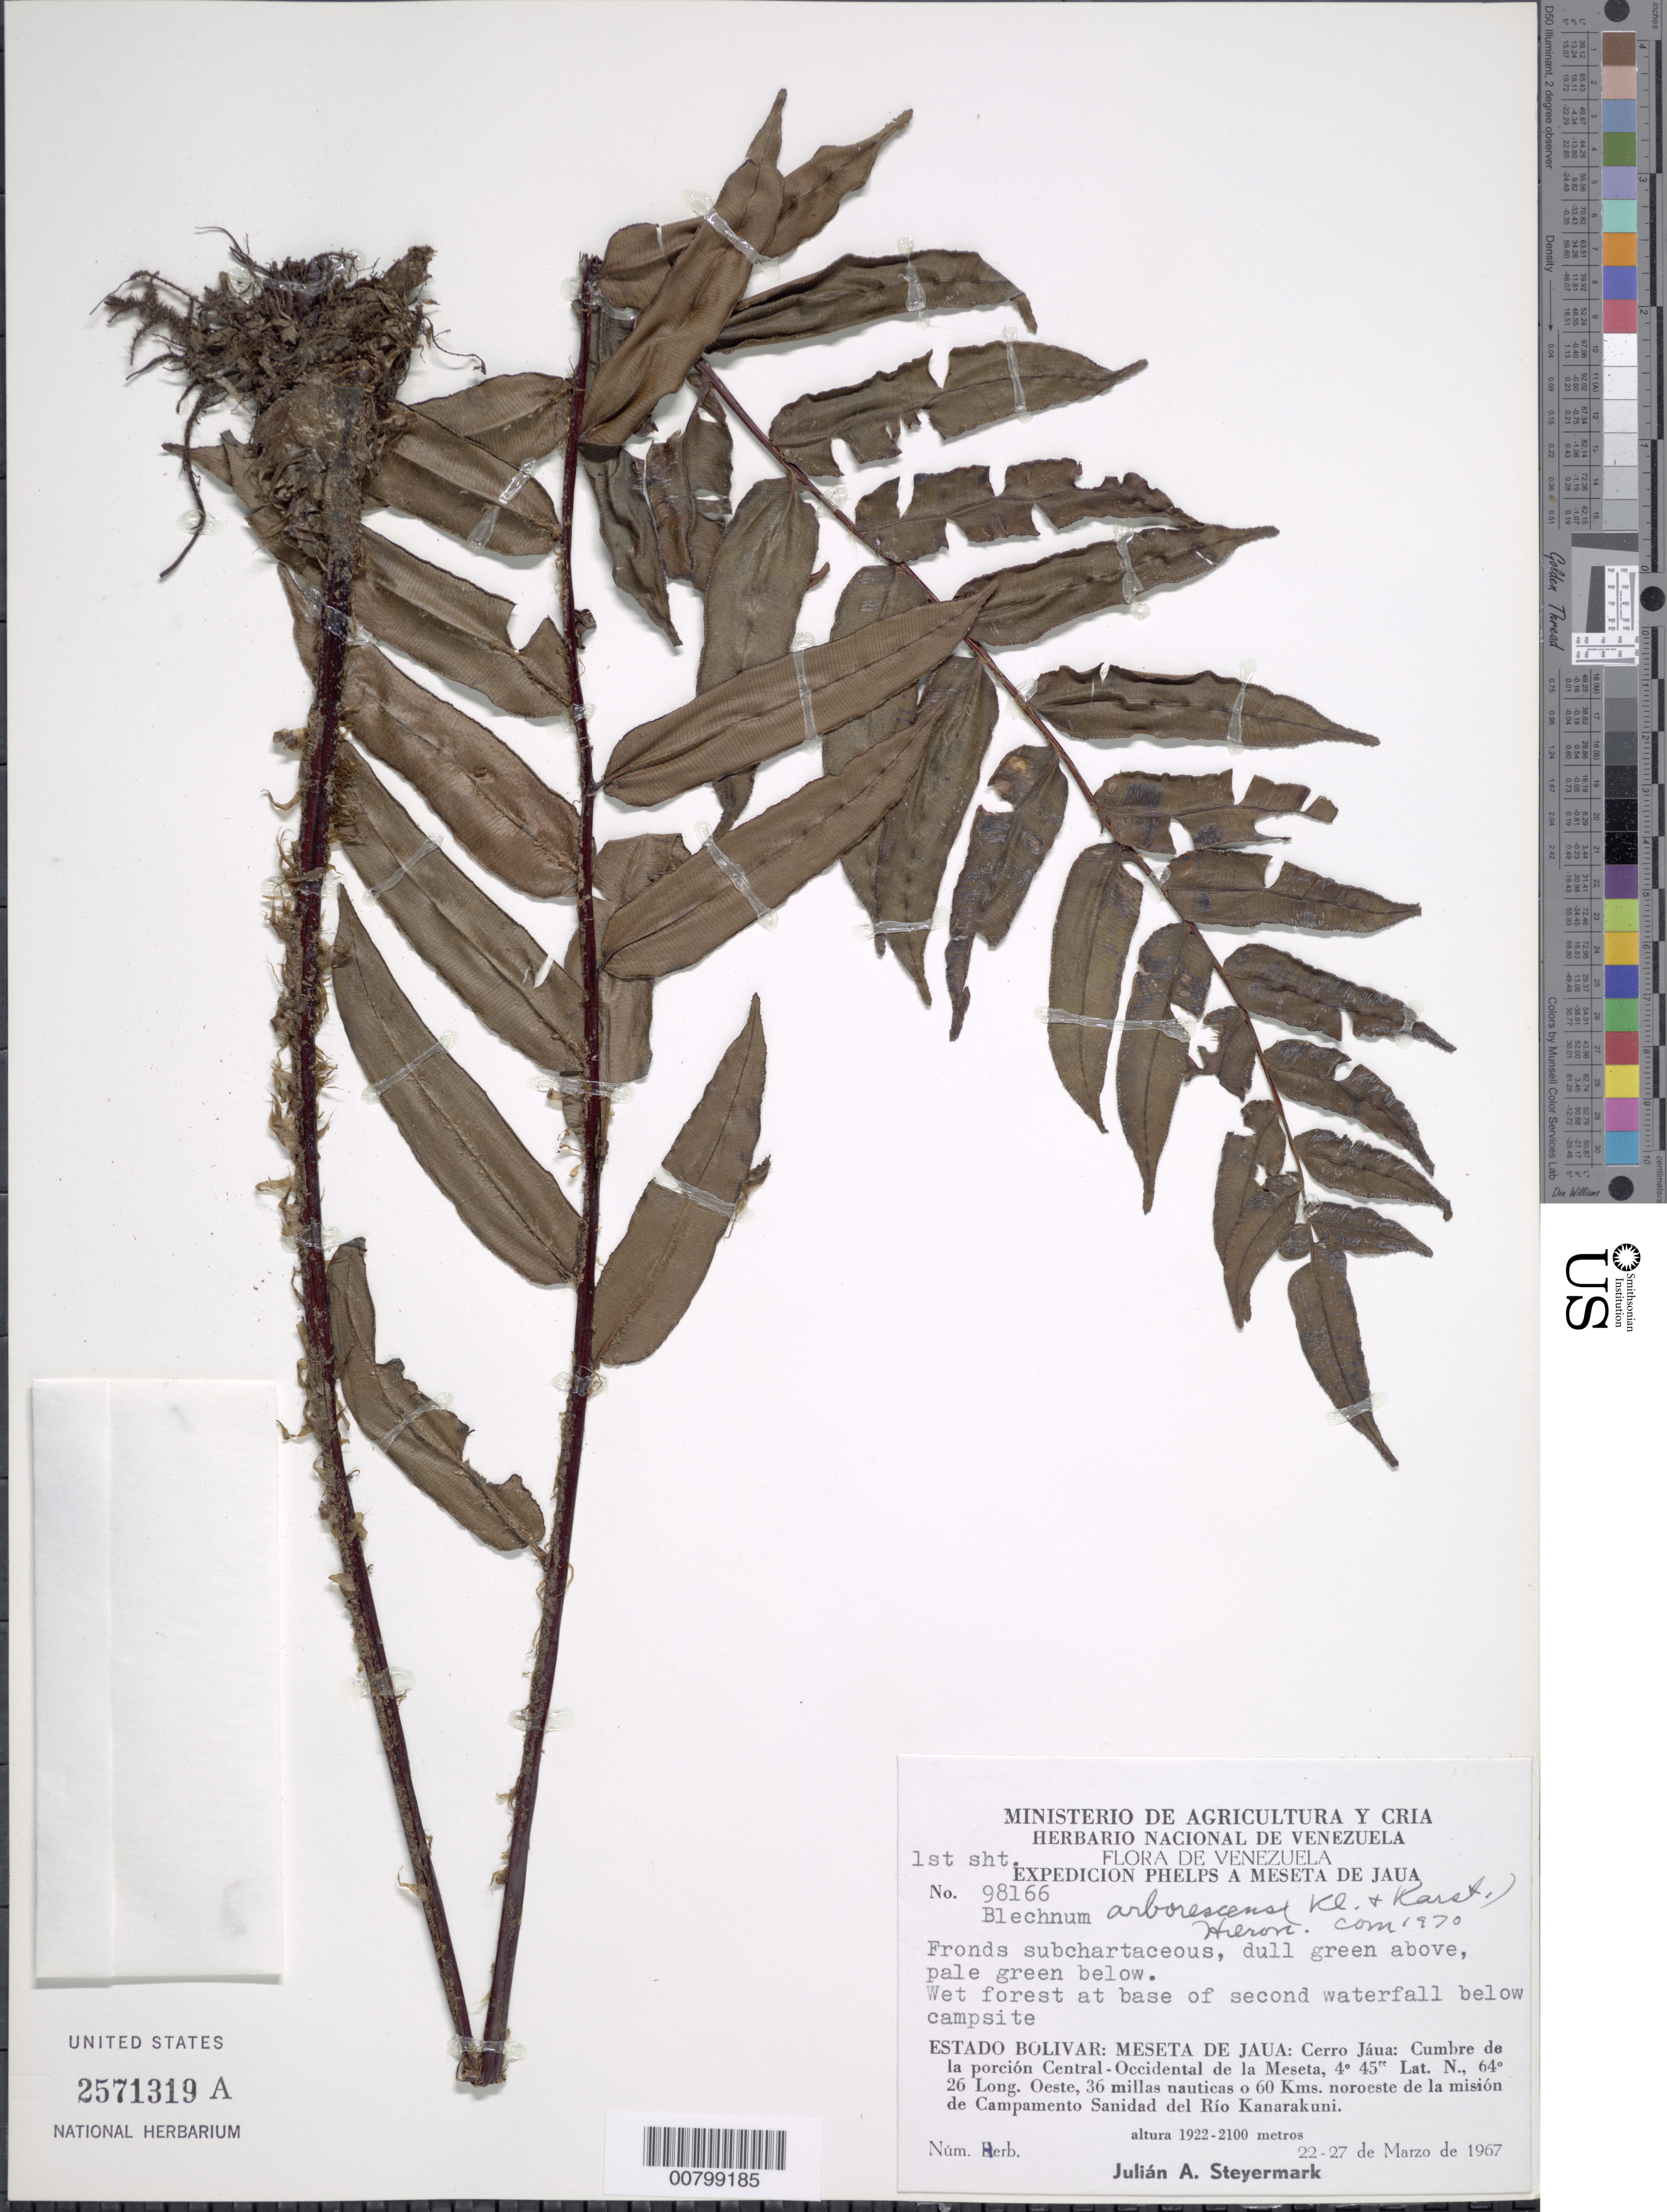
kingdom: Plantae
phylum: Tracheophyta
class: Polypodiopsida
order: Polypodiales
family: Blechnaceae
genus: Blechnum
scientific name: Blechnum cordatum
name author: (Desv.) Hieron.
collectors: J. Steyermark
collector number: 98166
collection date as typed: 22-Mar-67 to 27-Mar-67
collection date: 1967-03-22/1967-03-27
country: Venezuela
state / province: Bolívar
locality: Meseta del Jaua: Cerro Jáua, cumbre de la porcion Central-Occidental de la Meseta, 36 millas nauticas o 60 km NO de la mision de Campamento Sanidad del Río Kanarakuni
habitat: Wet forest at base of waterfall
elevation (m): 1922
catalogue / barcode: US 2571319A